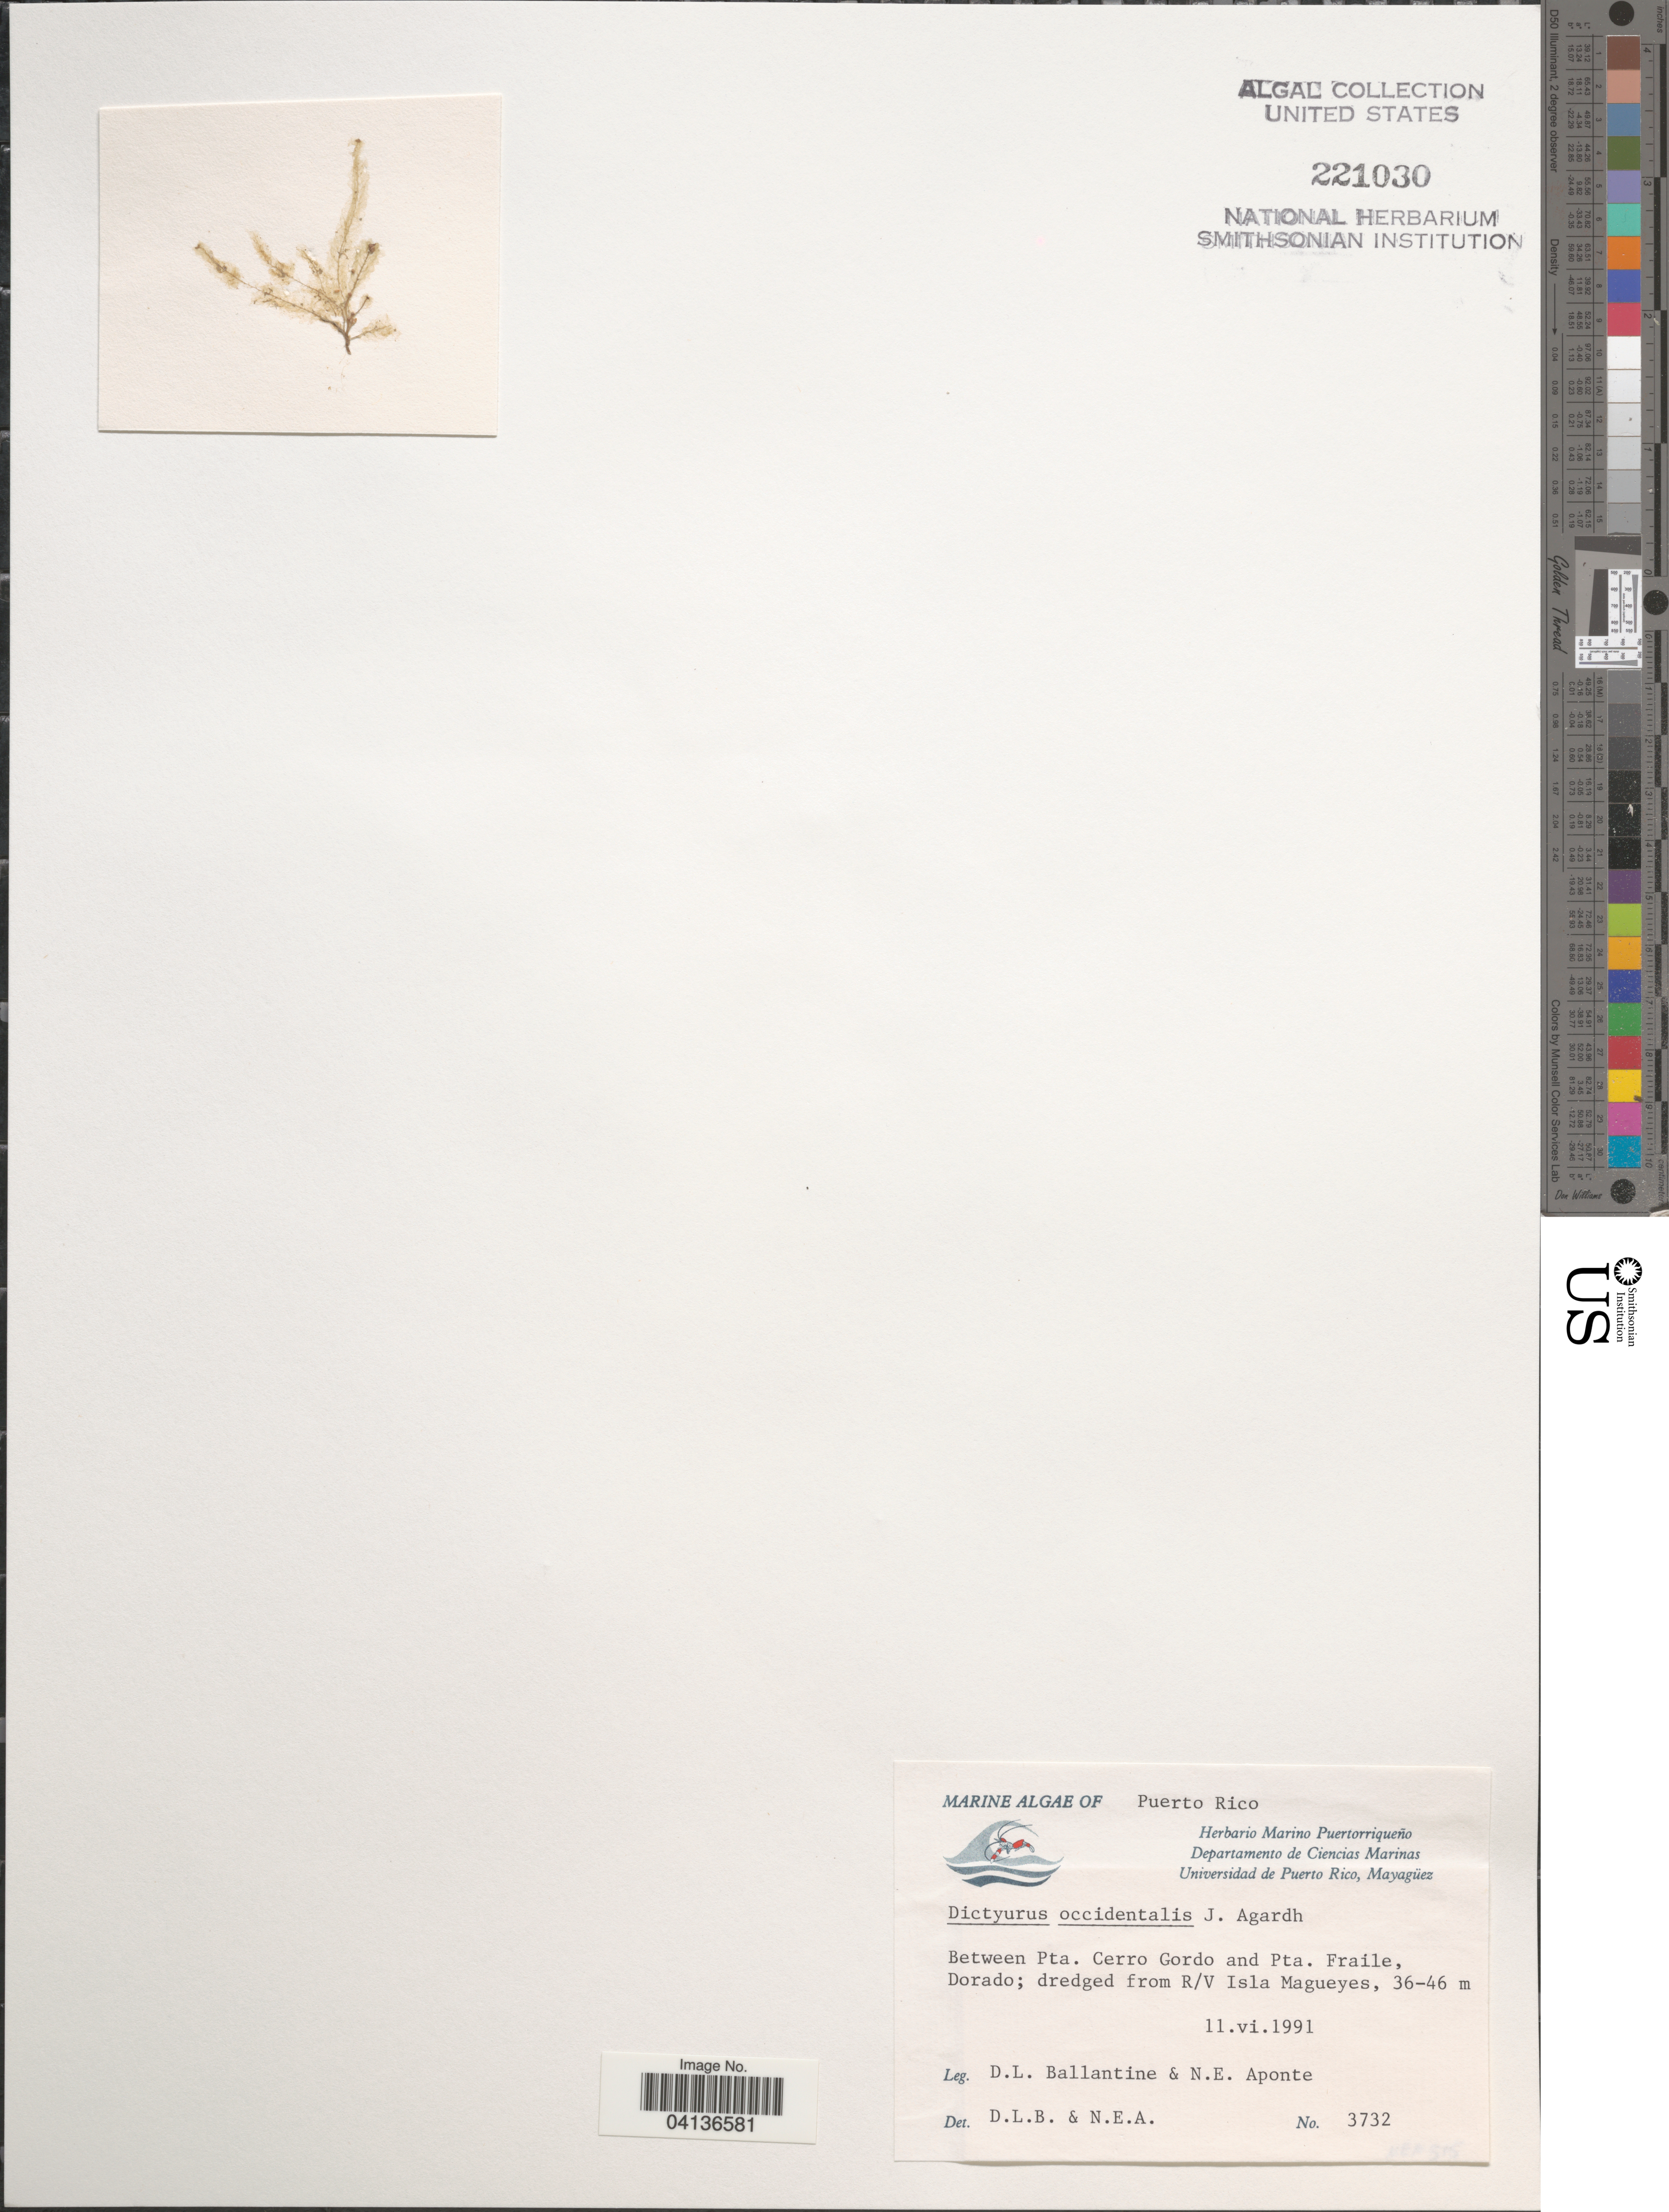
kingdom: Plantae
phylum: Rhodophyta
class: Florideophyceae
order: Ceramiales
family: Dasyaceae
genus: Dictyurus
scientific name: Dictyurus occidentalis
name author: J. Agardh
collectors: D.L. Ballantine & N. E. Aponte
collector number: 3732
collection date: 1991-06-11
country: Puerto Rico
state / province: Dorado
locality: Between Pta. Cerro Gordo and Pta. Fraile; dredged from R/V Isla Magueyes.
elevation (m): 36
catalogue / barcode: US 221030